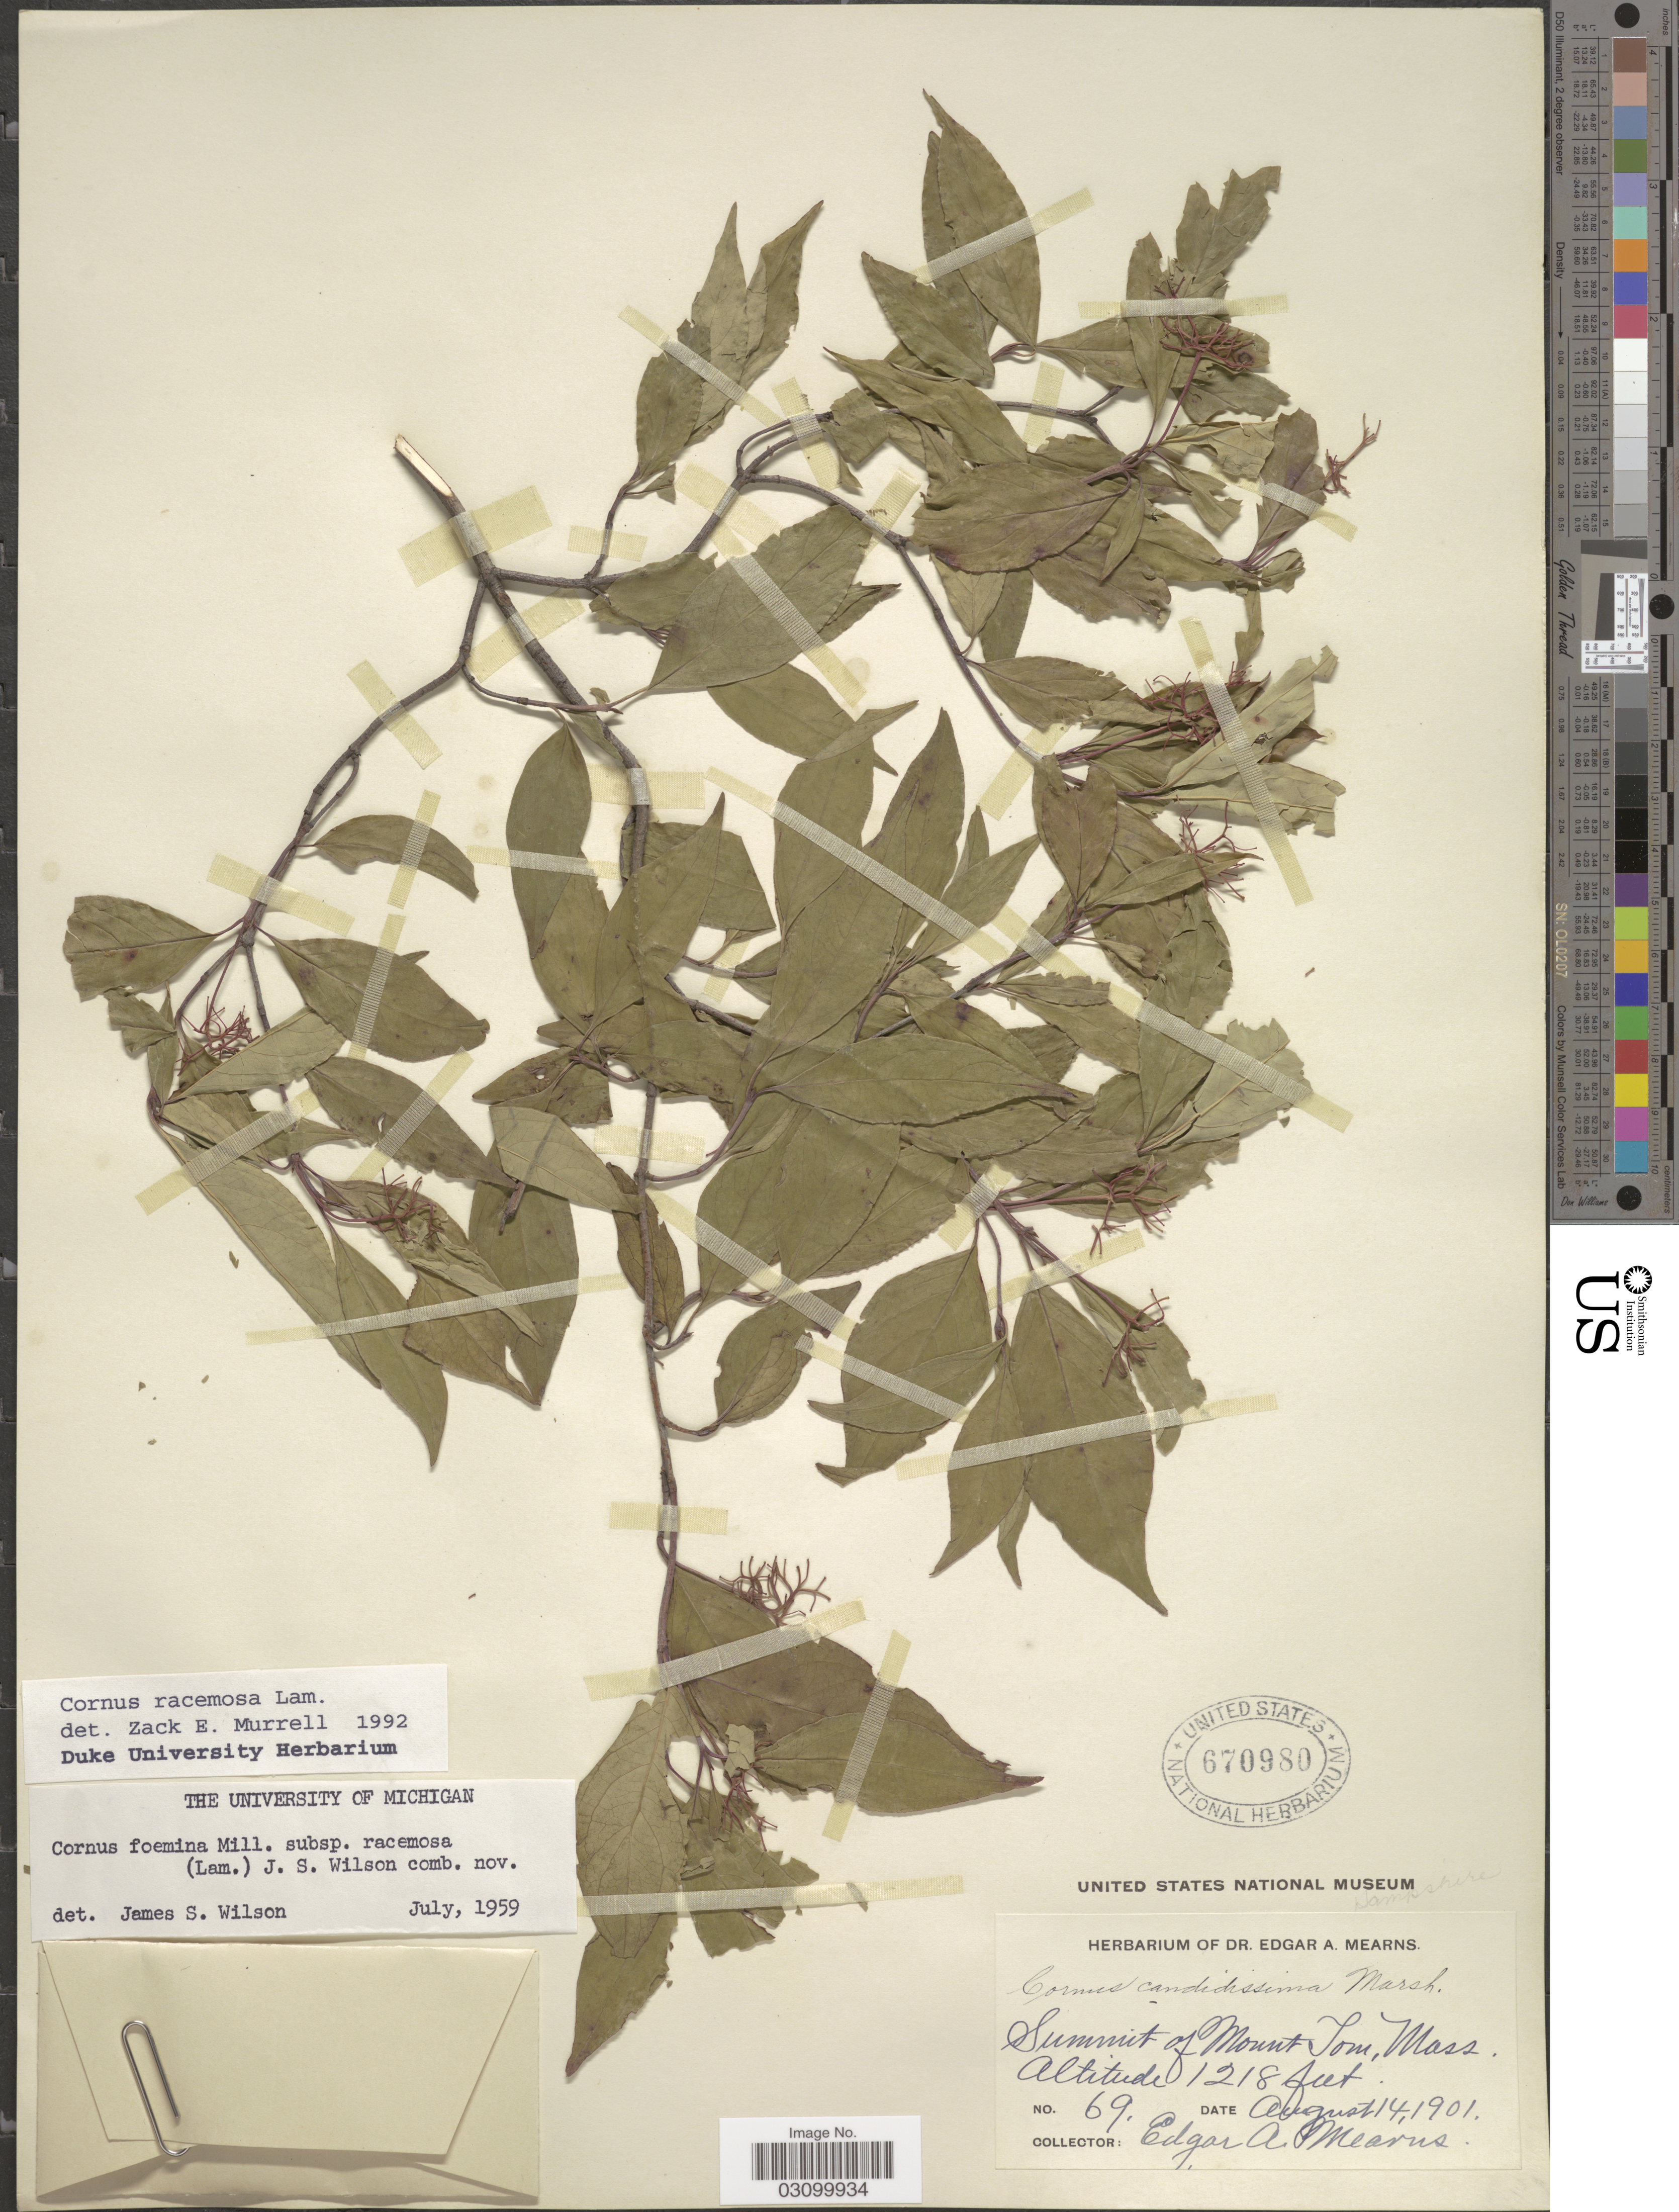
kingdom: Plantae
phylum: Tracheophyta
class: Magnoliopsida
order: Cornales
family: Cornaceae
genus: Cornus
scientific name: Cornus racemosa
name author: Lam.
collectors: E. A. Mearns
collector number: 69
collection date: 1901-08-14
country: United States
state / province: Massachusetts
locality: Summit of Mount Tom, Mass.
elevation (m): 371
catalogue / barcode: US 670980